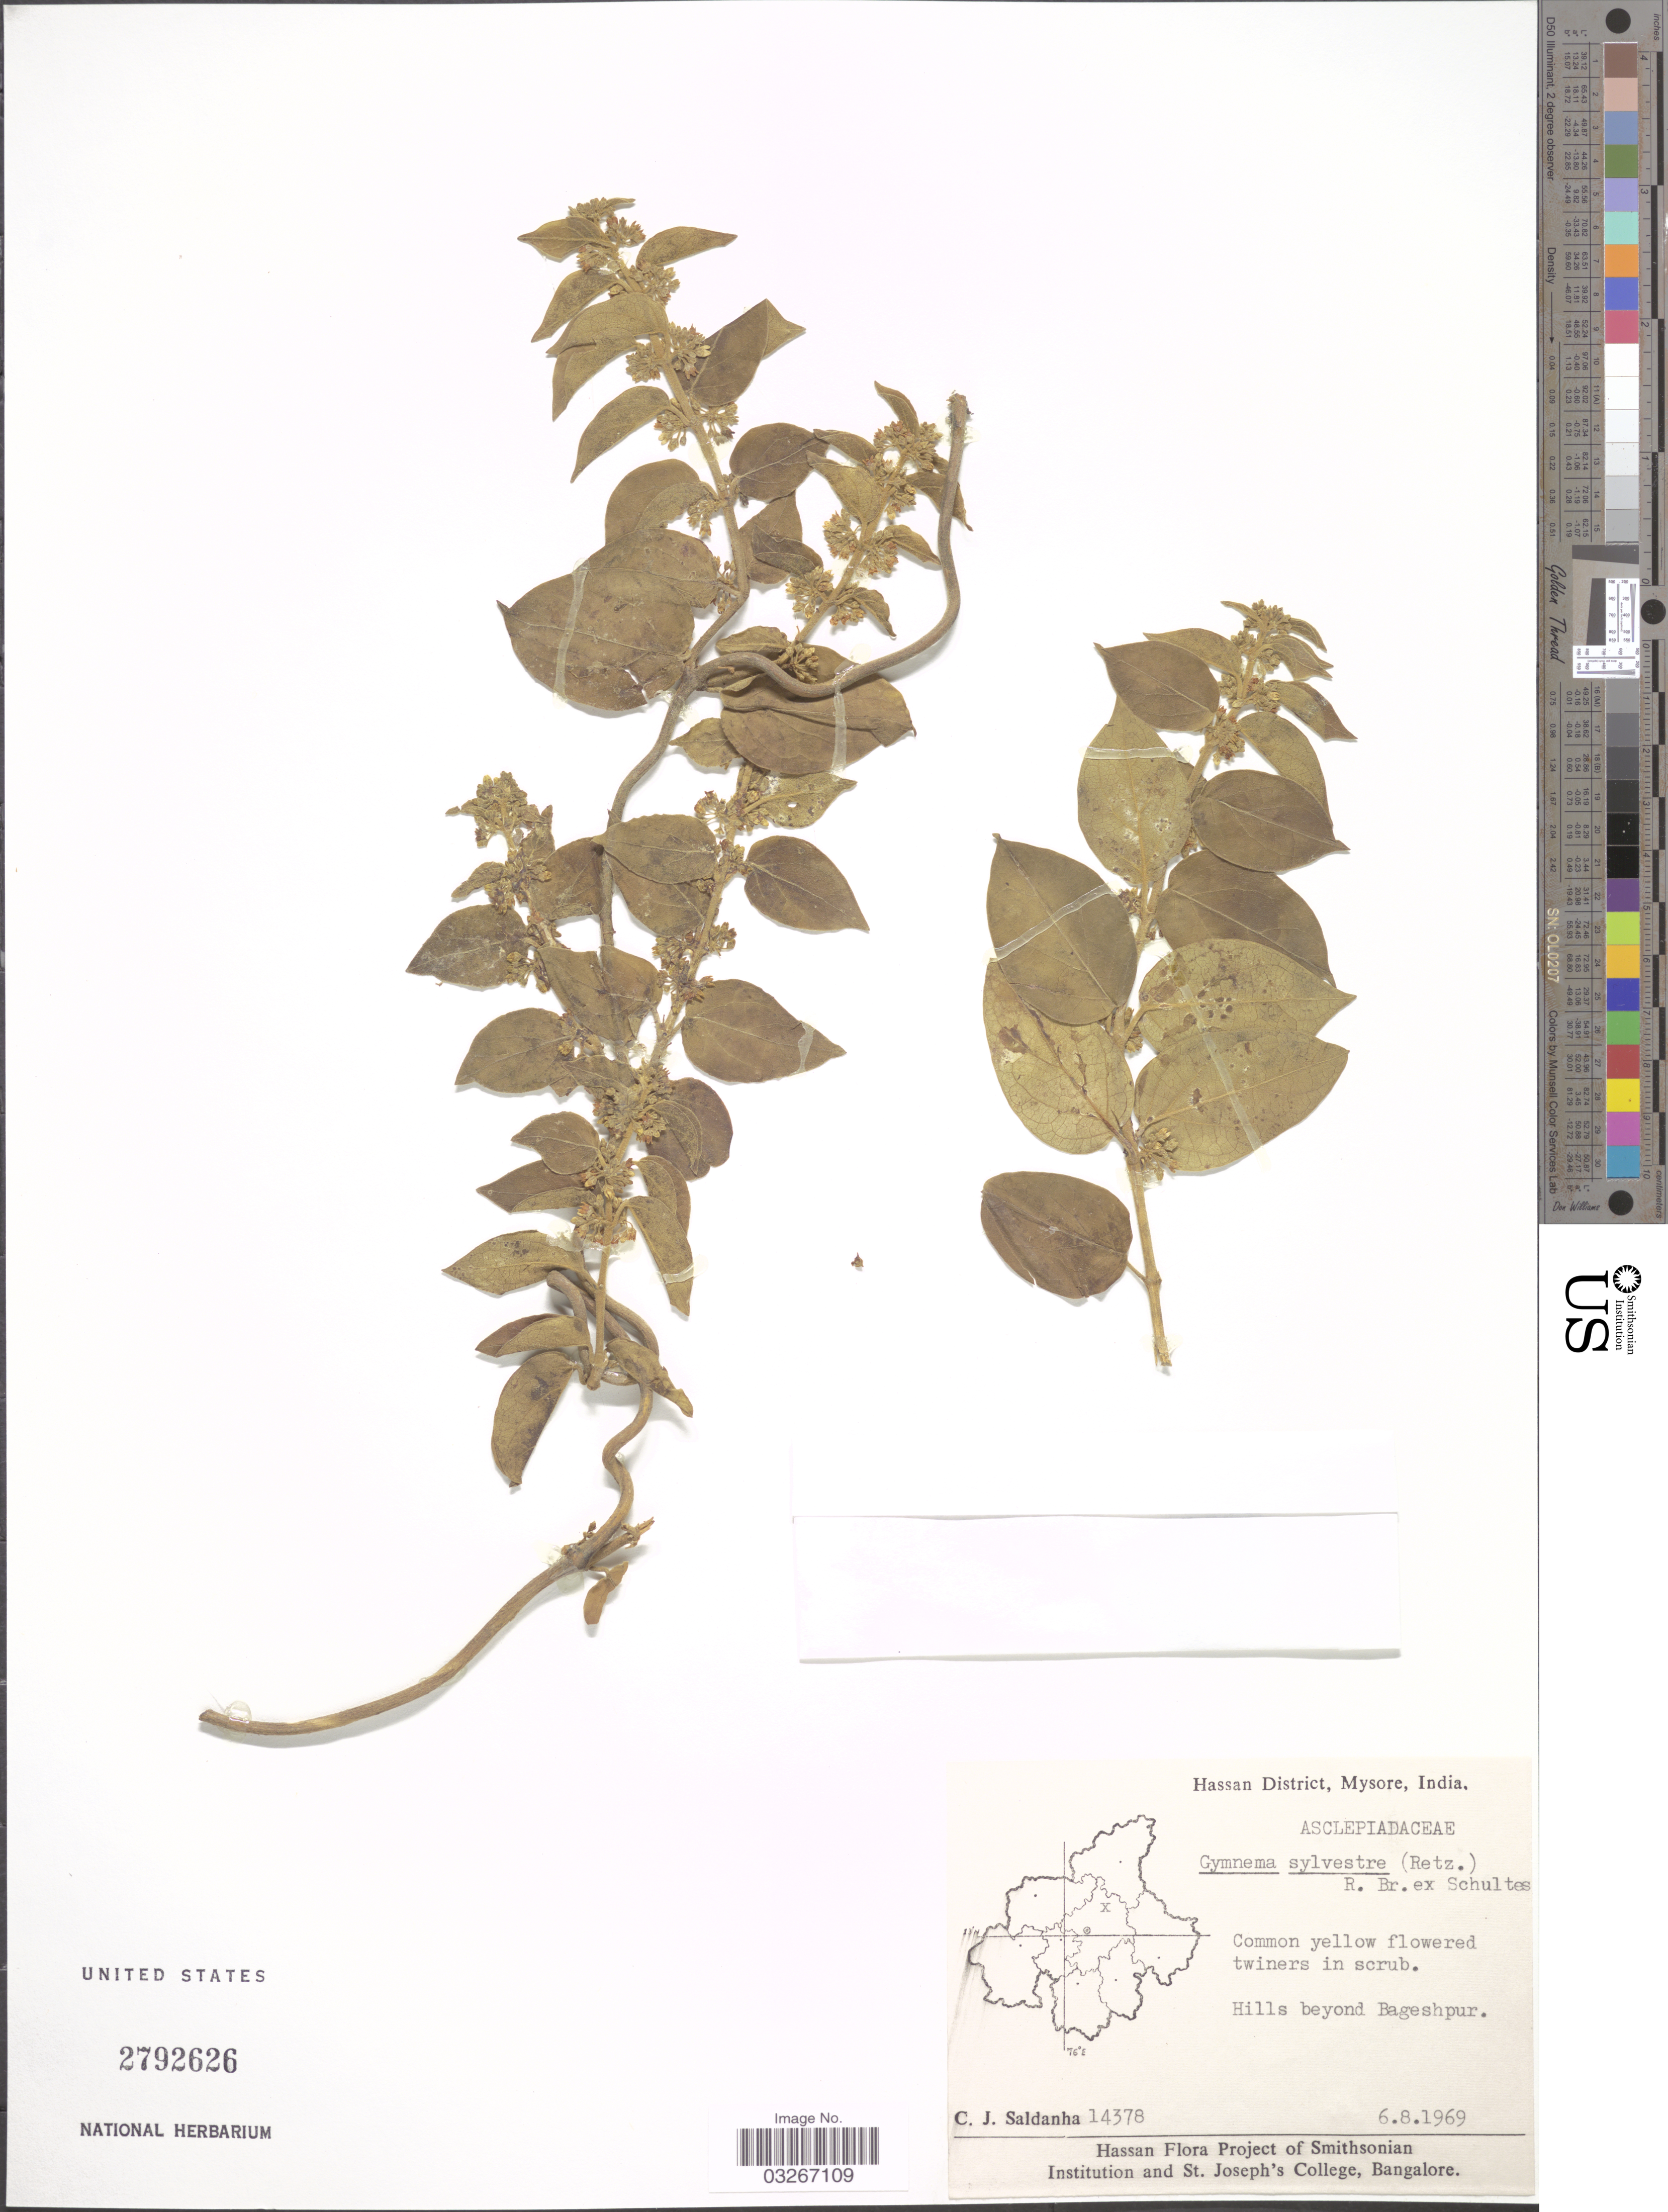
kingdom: Plantae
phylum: Tracheophyta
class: Magnoliopsida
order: Gentianales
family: Apocynaceae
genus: Gymnema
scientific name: Gymnema sylvestre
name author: (Retz.) R. Br. ex Schult. in Roem. & Schult.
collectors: C. J. Saldanha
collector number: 14378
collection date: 1969-08-06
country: India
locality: Hassan District, Mysore. Hills beyond Bageshpur.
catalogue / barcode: US 2792626